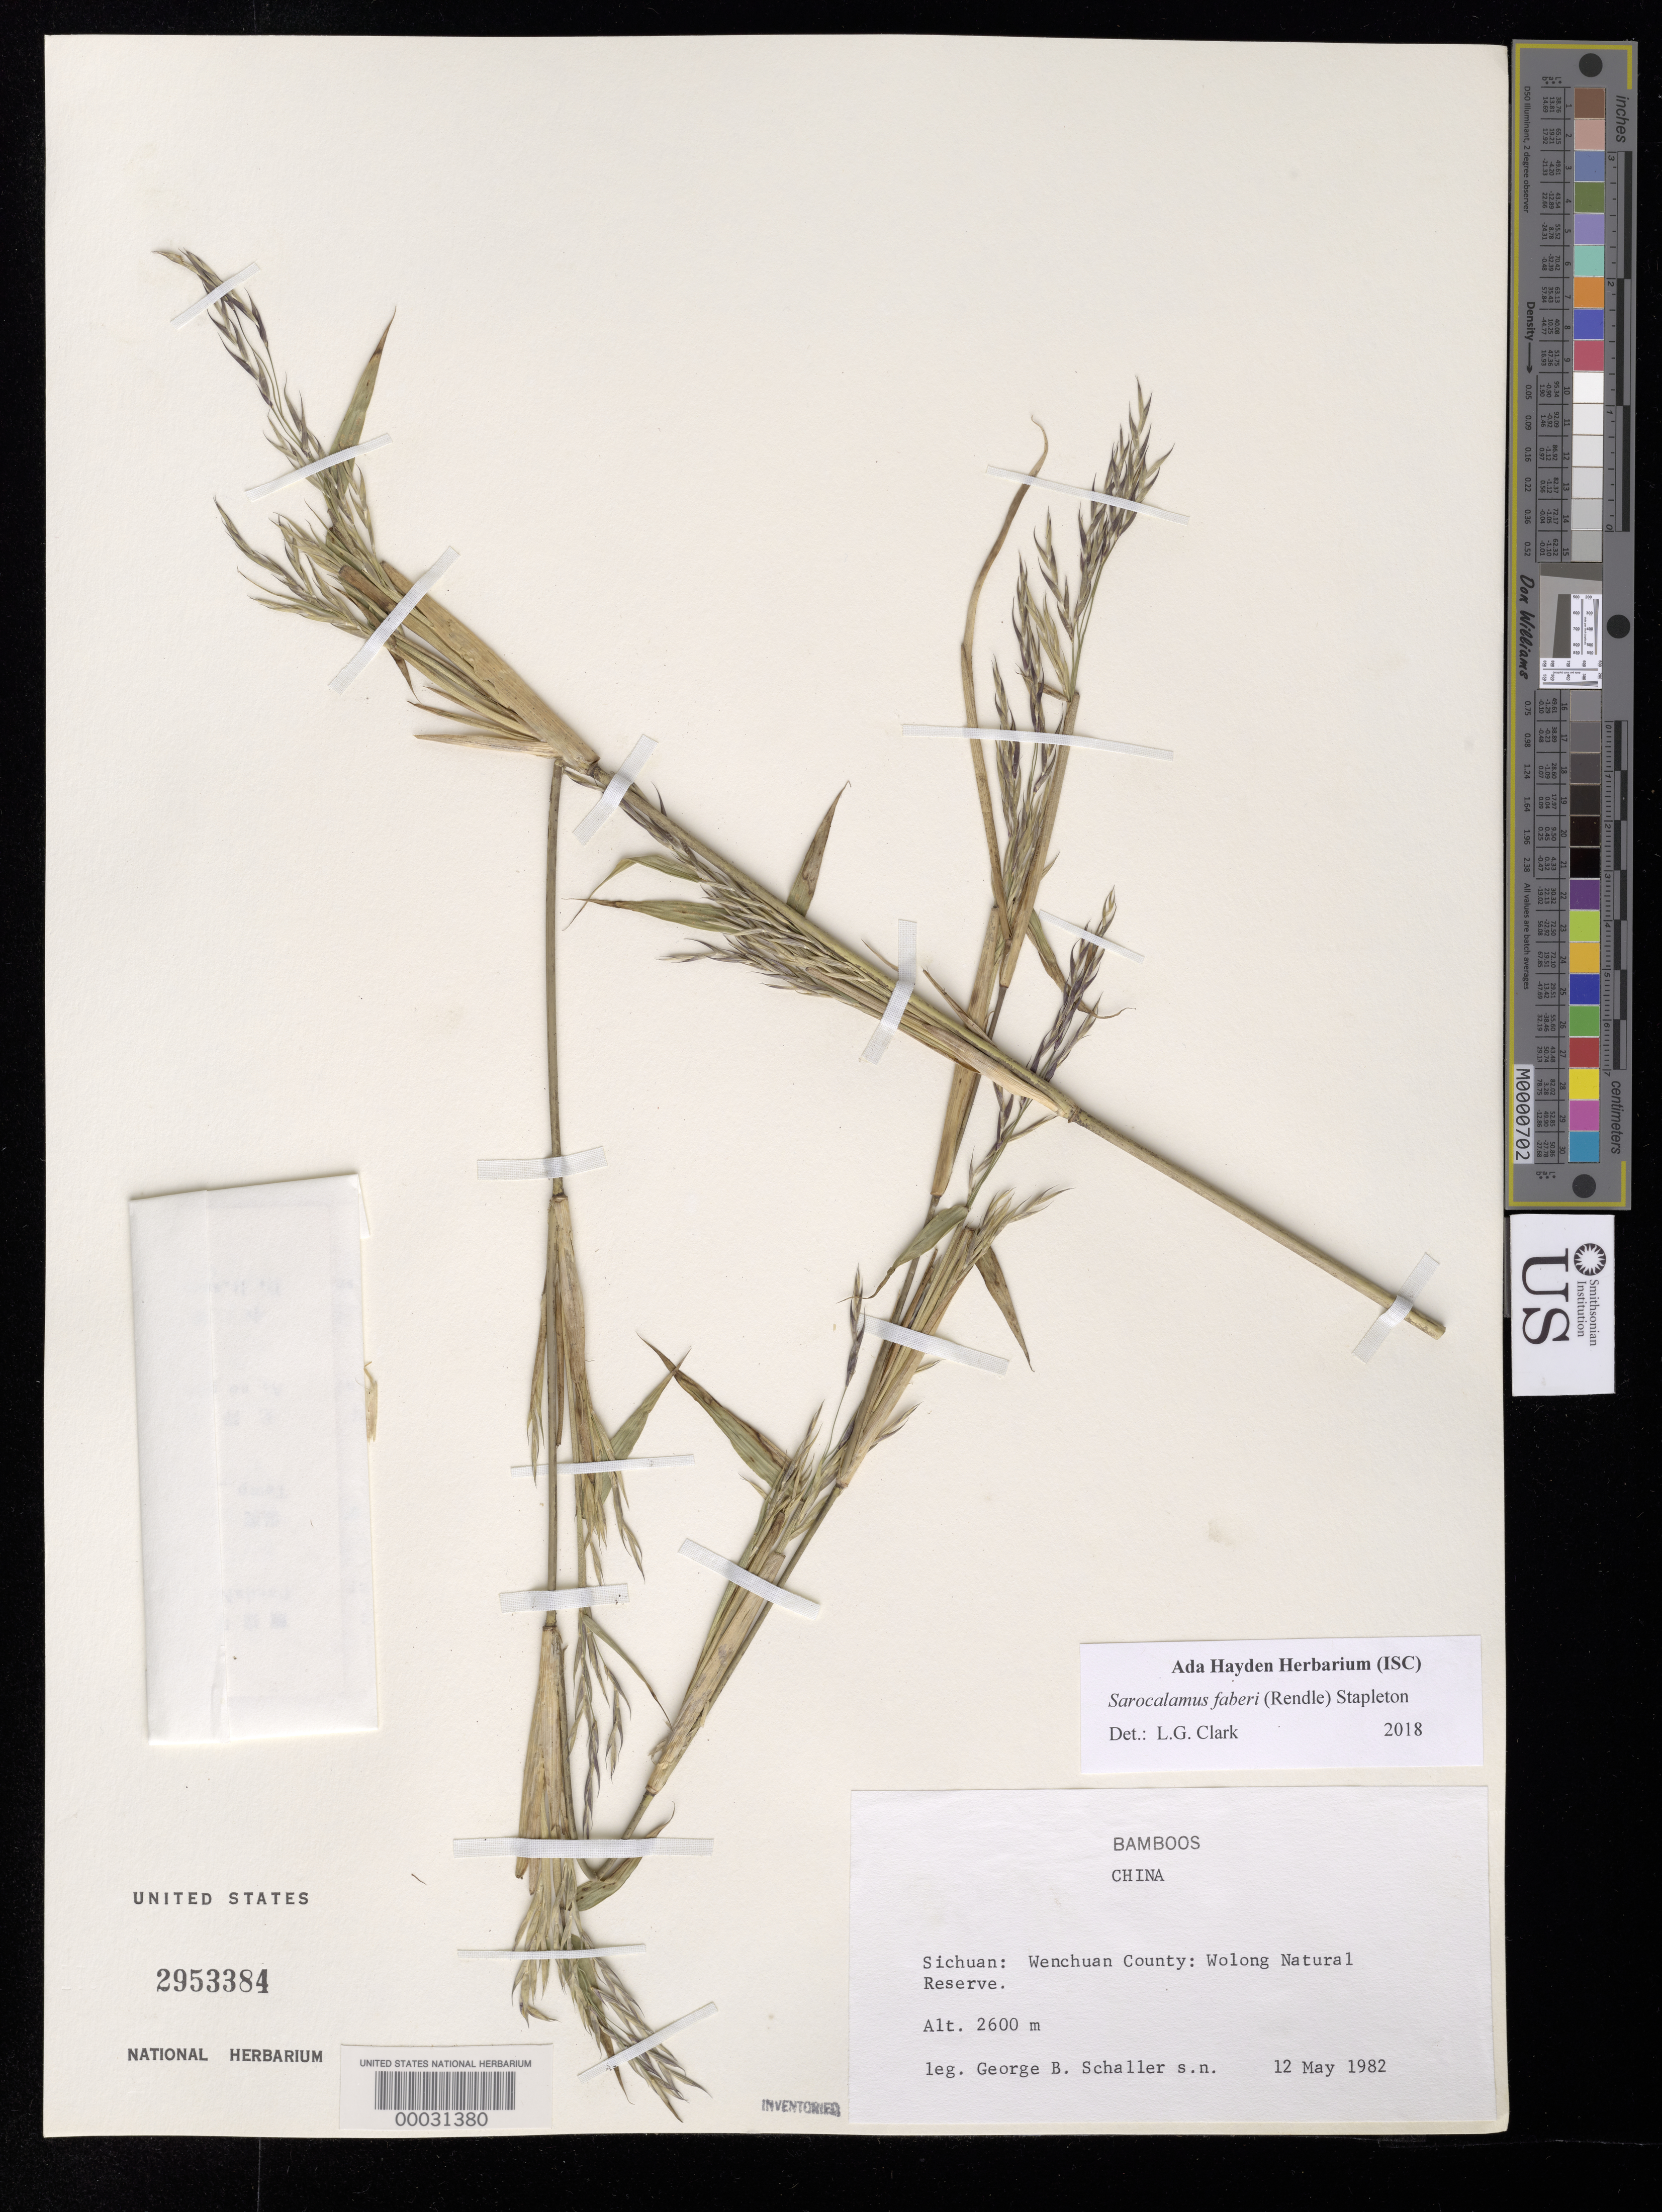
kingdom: Plantae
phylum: Tracheophyta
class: Liliopsida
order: Poales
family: Poaceae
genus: Sarocalamus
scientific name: Sarocalamus faberi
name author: (Rendle) Stapleton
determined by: Clark, L. G.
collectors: G. Schaller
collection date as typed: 12 May 1982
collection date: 1982-05-12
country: China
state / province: Sichuan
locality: Wenchuan, wolong national reserve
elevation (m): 2600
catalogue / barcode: US 2953384